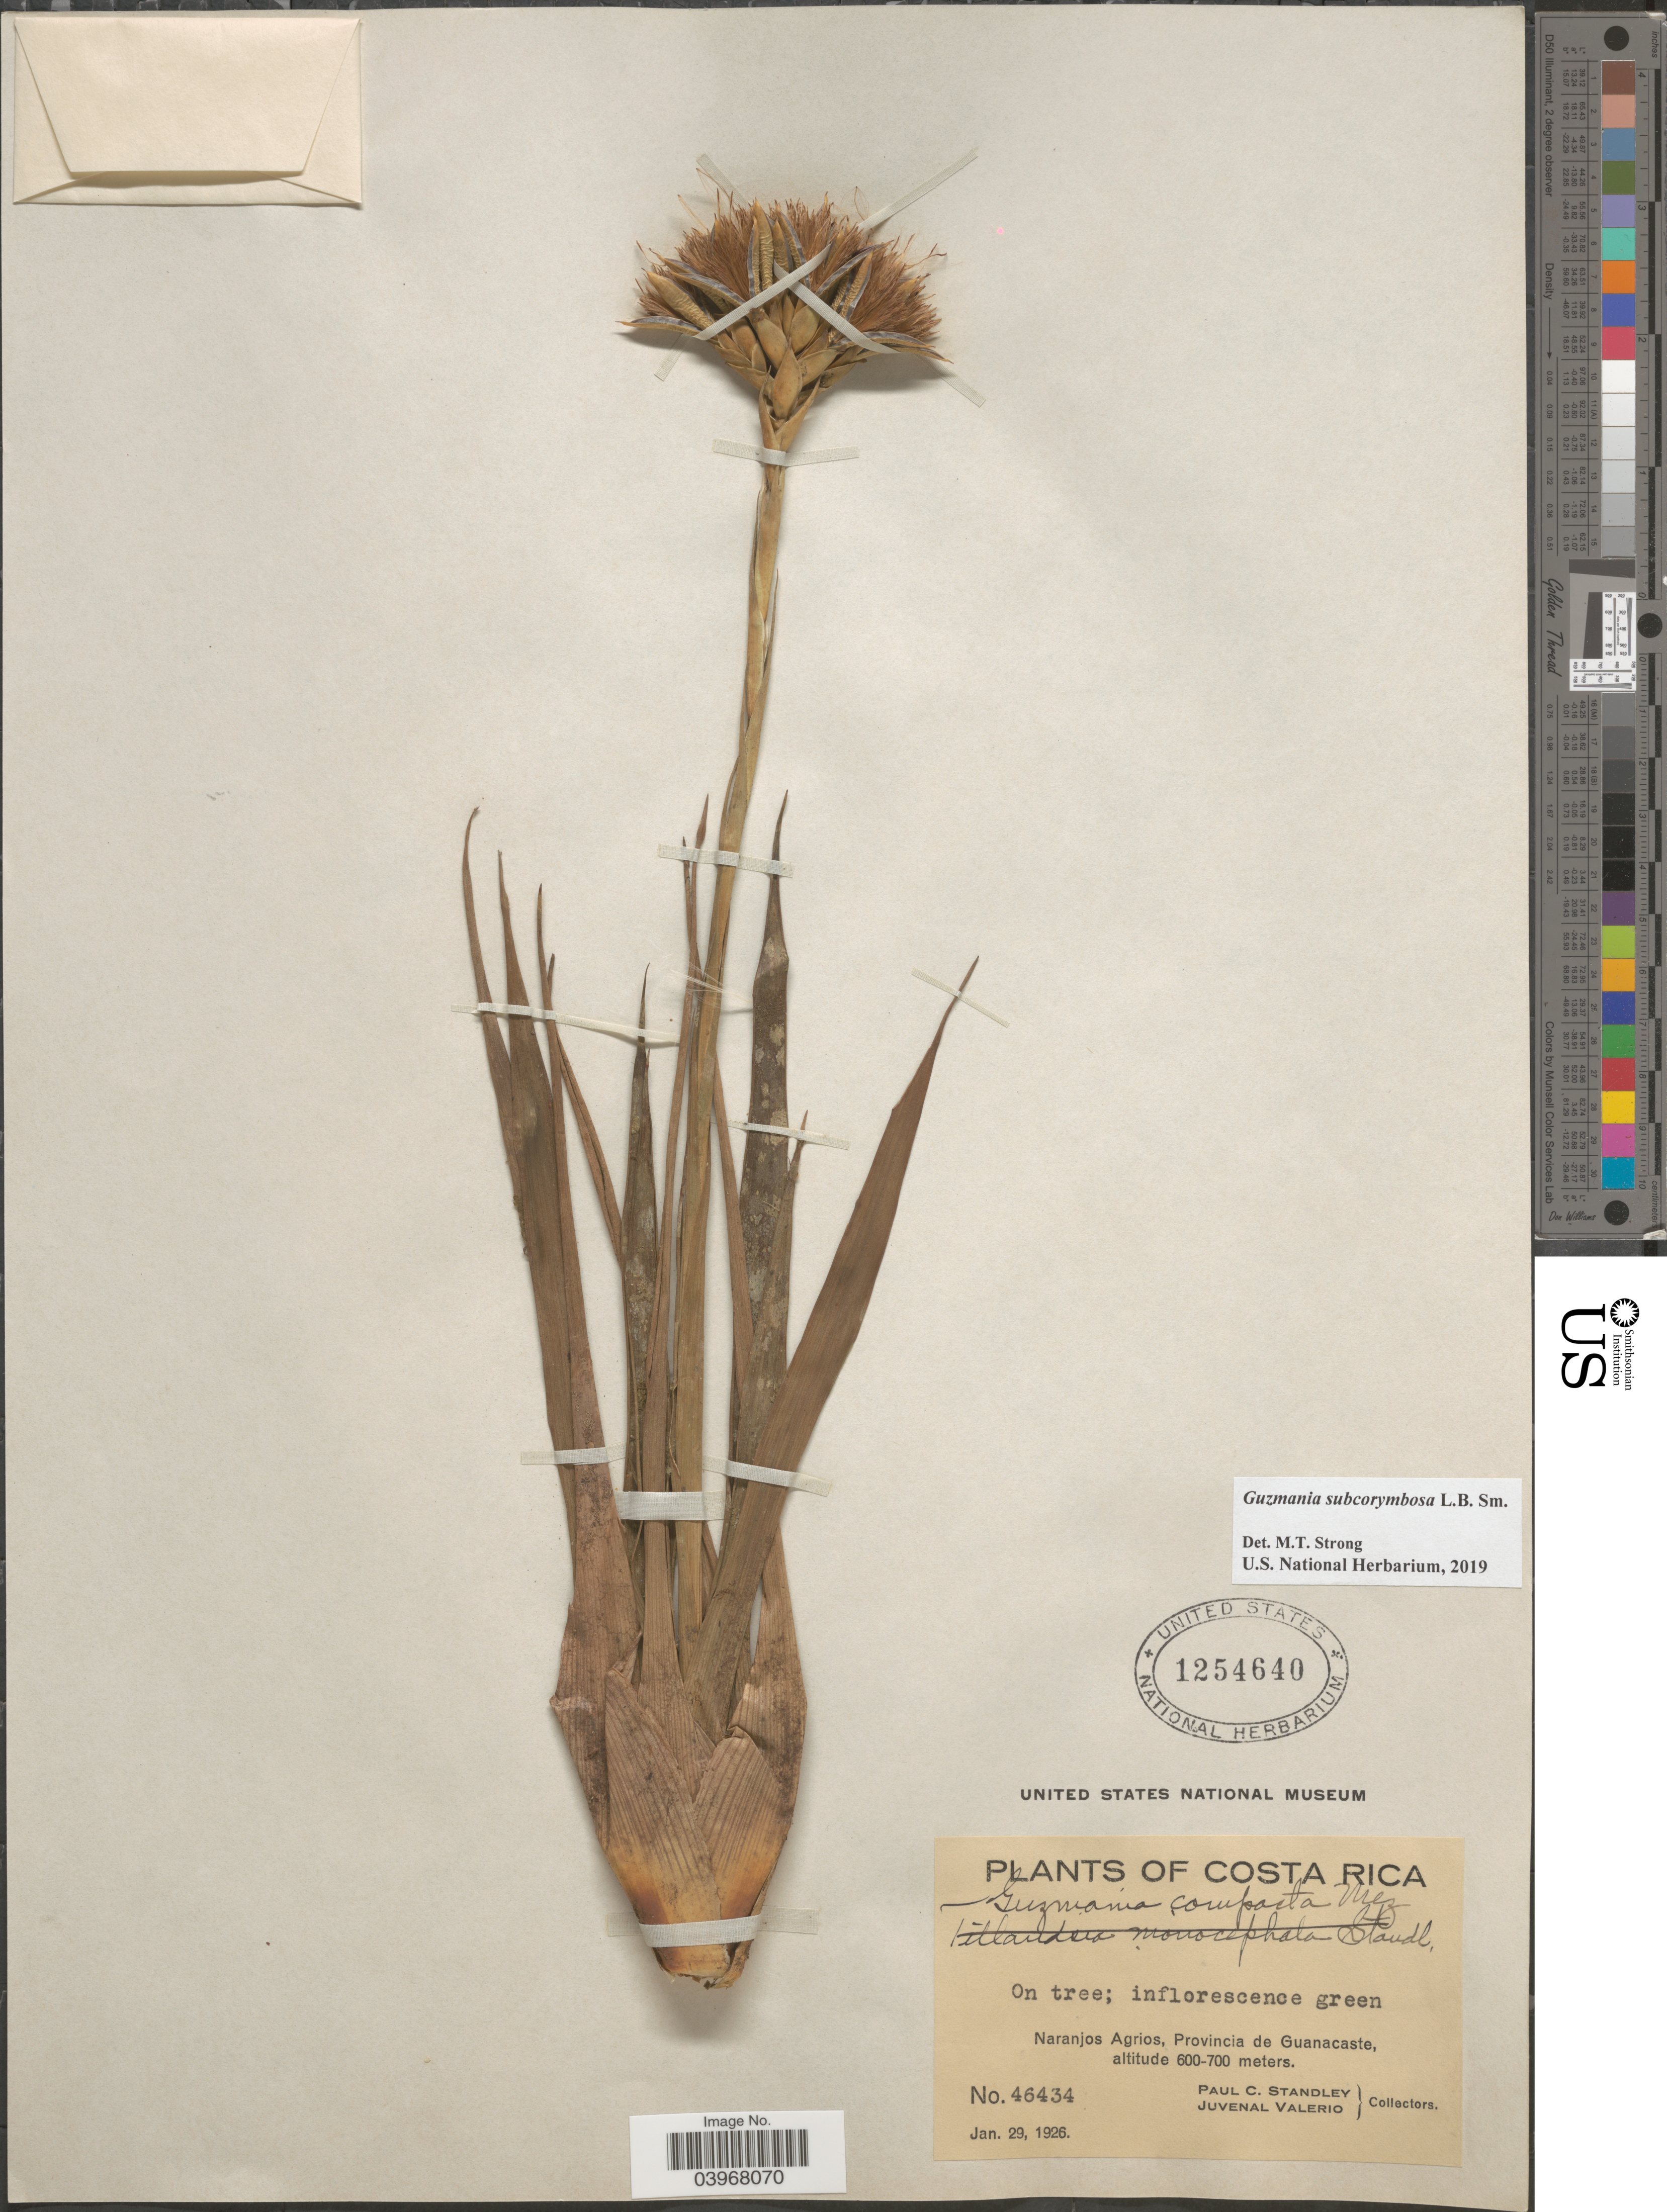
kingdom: Plantae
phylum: Tracheophyta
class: Liliopsida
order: Poales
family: Bromeliaceae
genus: Guzmania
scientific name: Guzmania subcorymbosa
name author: L.B. Sm.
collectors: P. C. Standley & J. Valerio R.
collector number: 46434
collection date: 1926-01-29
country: Costa Rica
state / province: Guanacaste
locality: Naranjos Agrios.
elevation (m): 600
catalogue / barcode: US 1254640